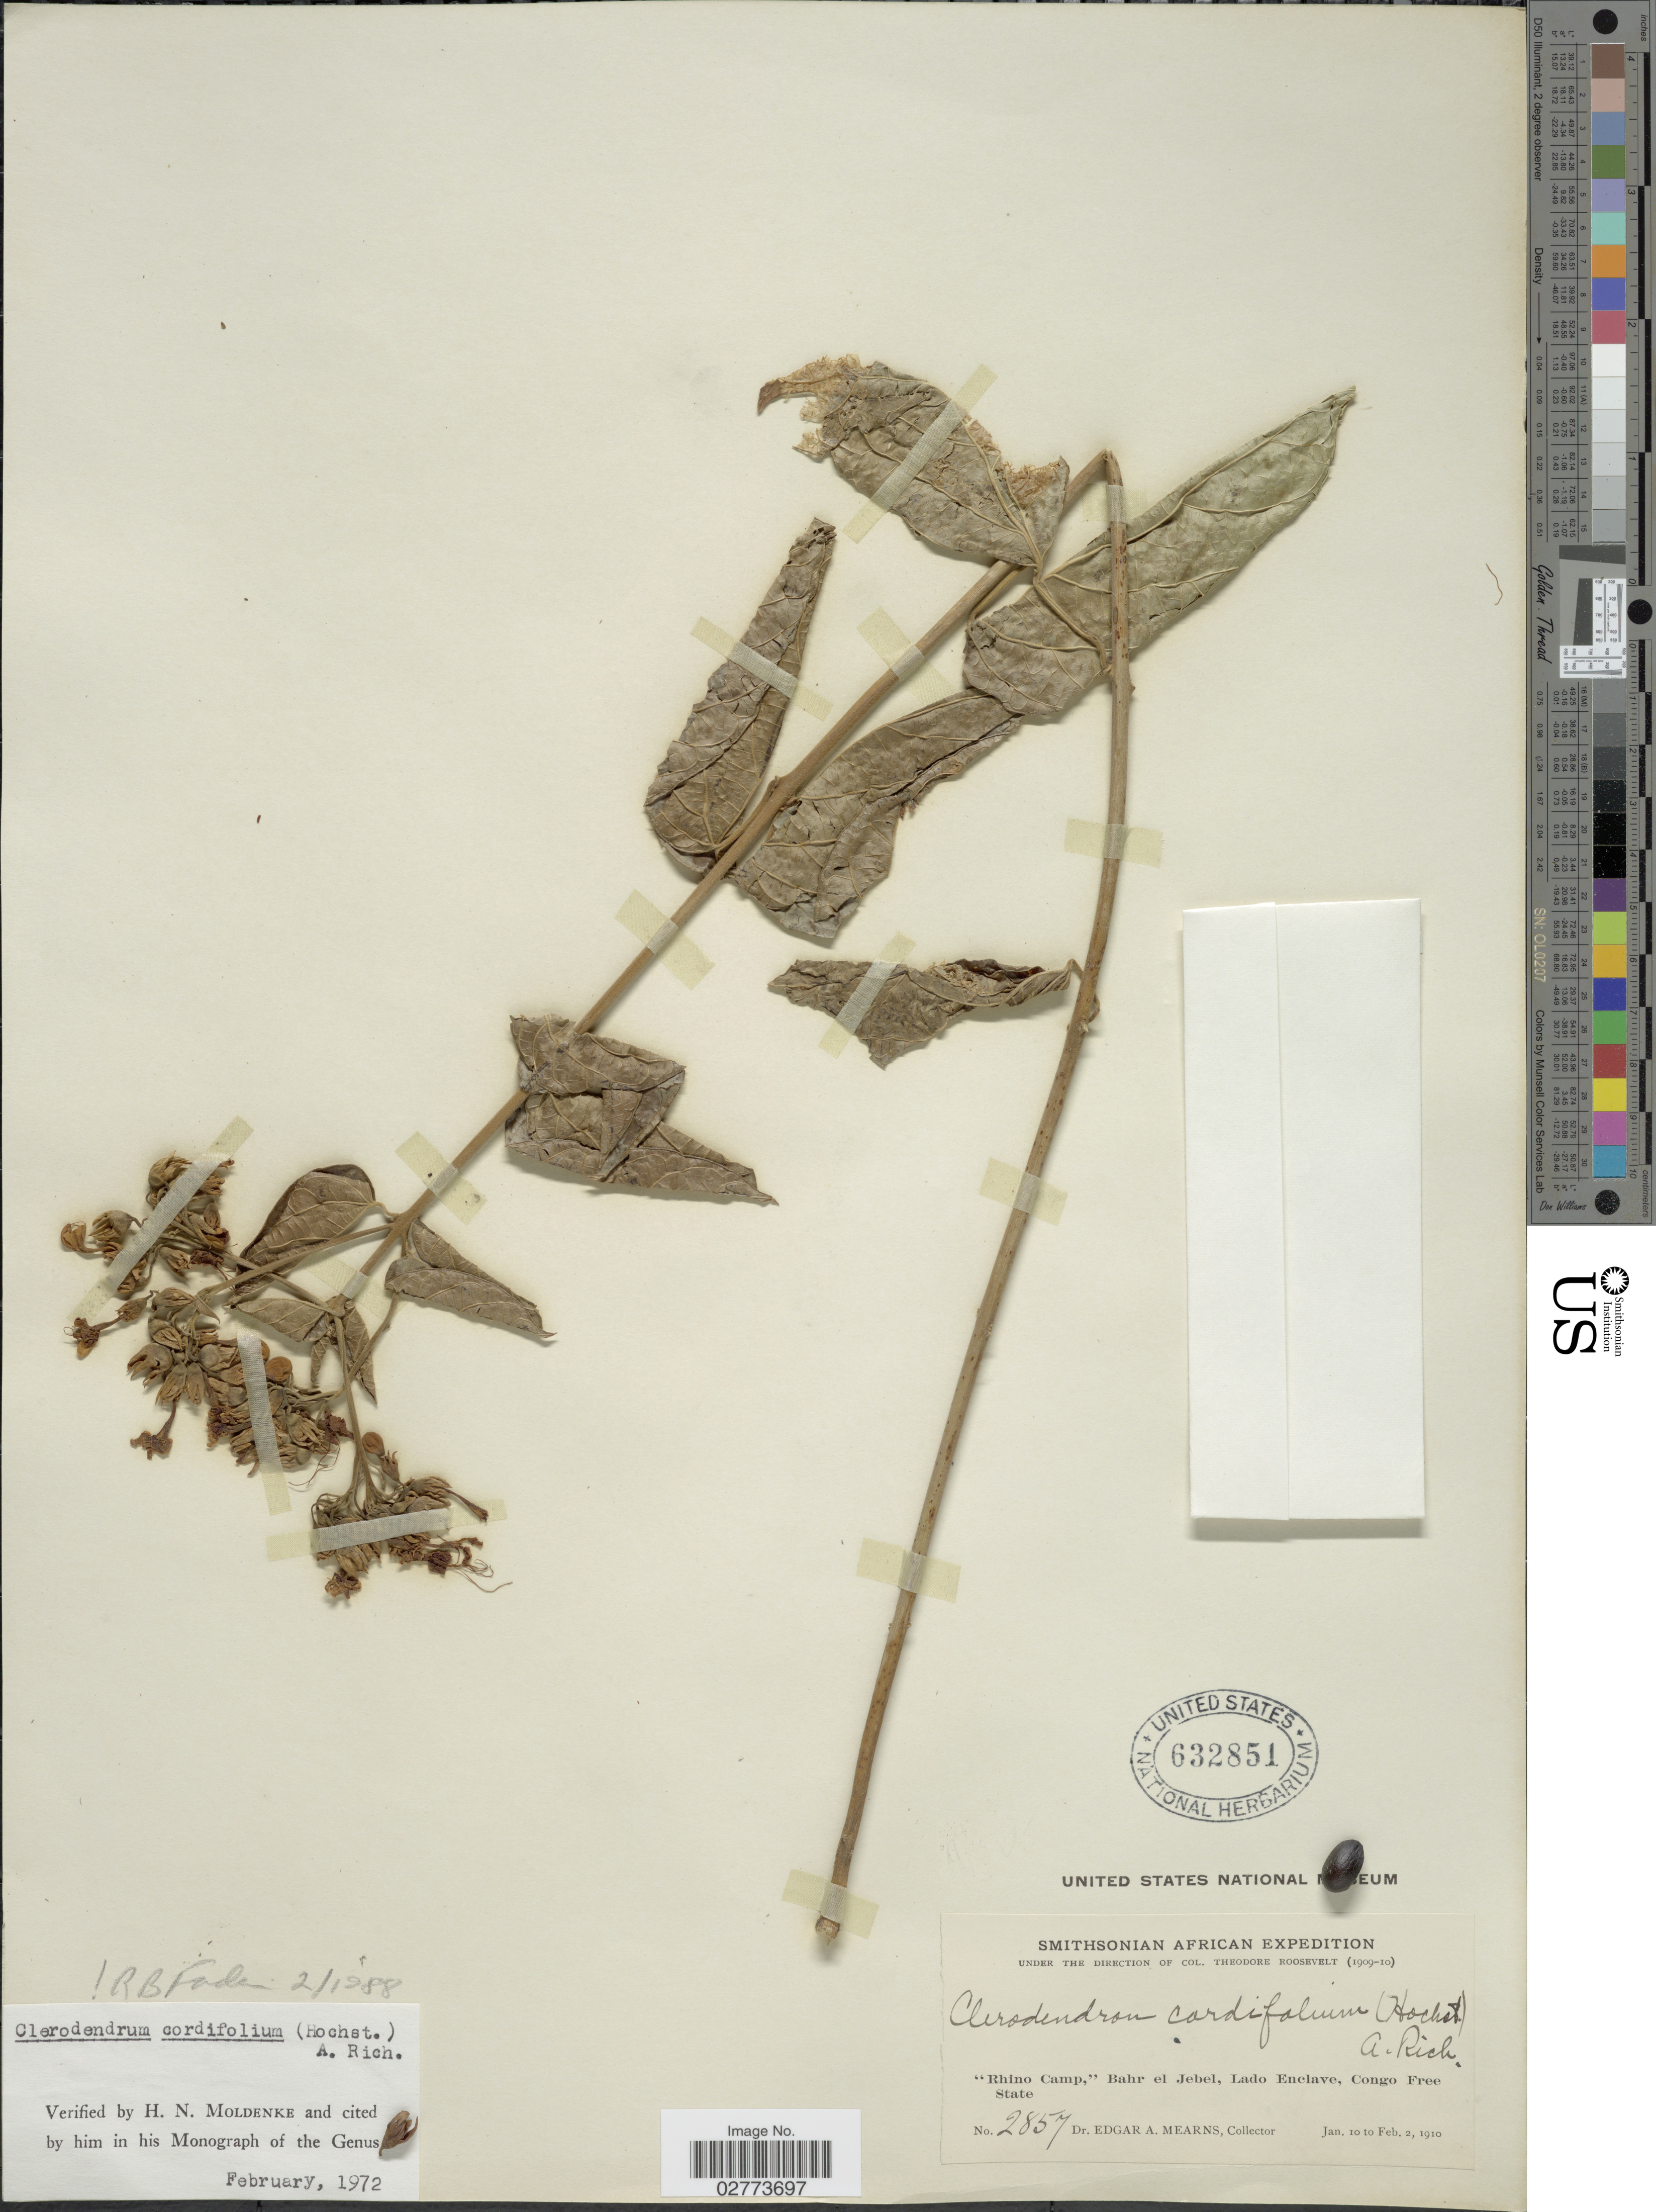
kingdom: Plantae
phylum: Tracheophyta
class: Magnoliopsida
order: Lamiales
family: Lamiaceae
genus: Clerodendrum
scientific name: Clerodendrum cordifolium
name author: (Hochst.) A. Rich.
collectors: E. A. Mearns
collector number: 2857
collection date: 1910-01-10/1910-02-02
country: Congo, Democratic Republic of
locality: Rhino Camp,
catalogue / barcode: US 632851